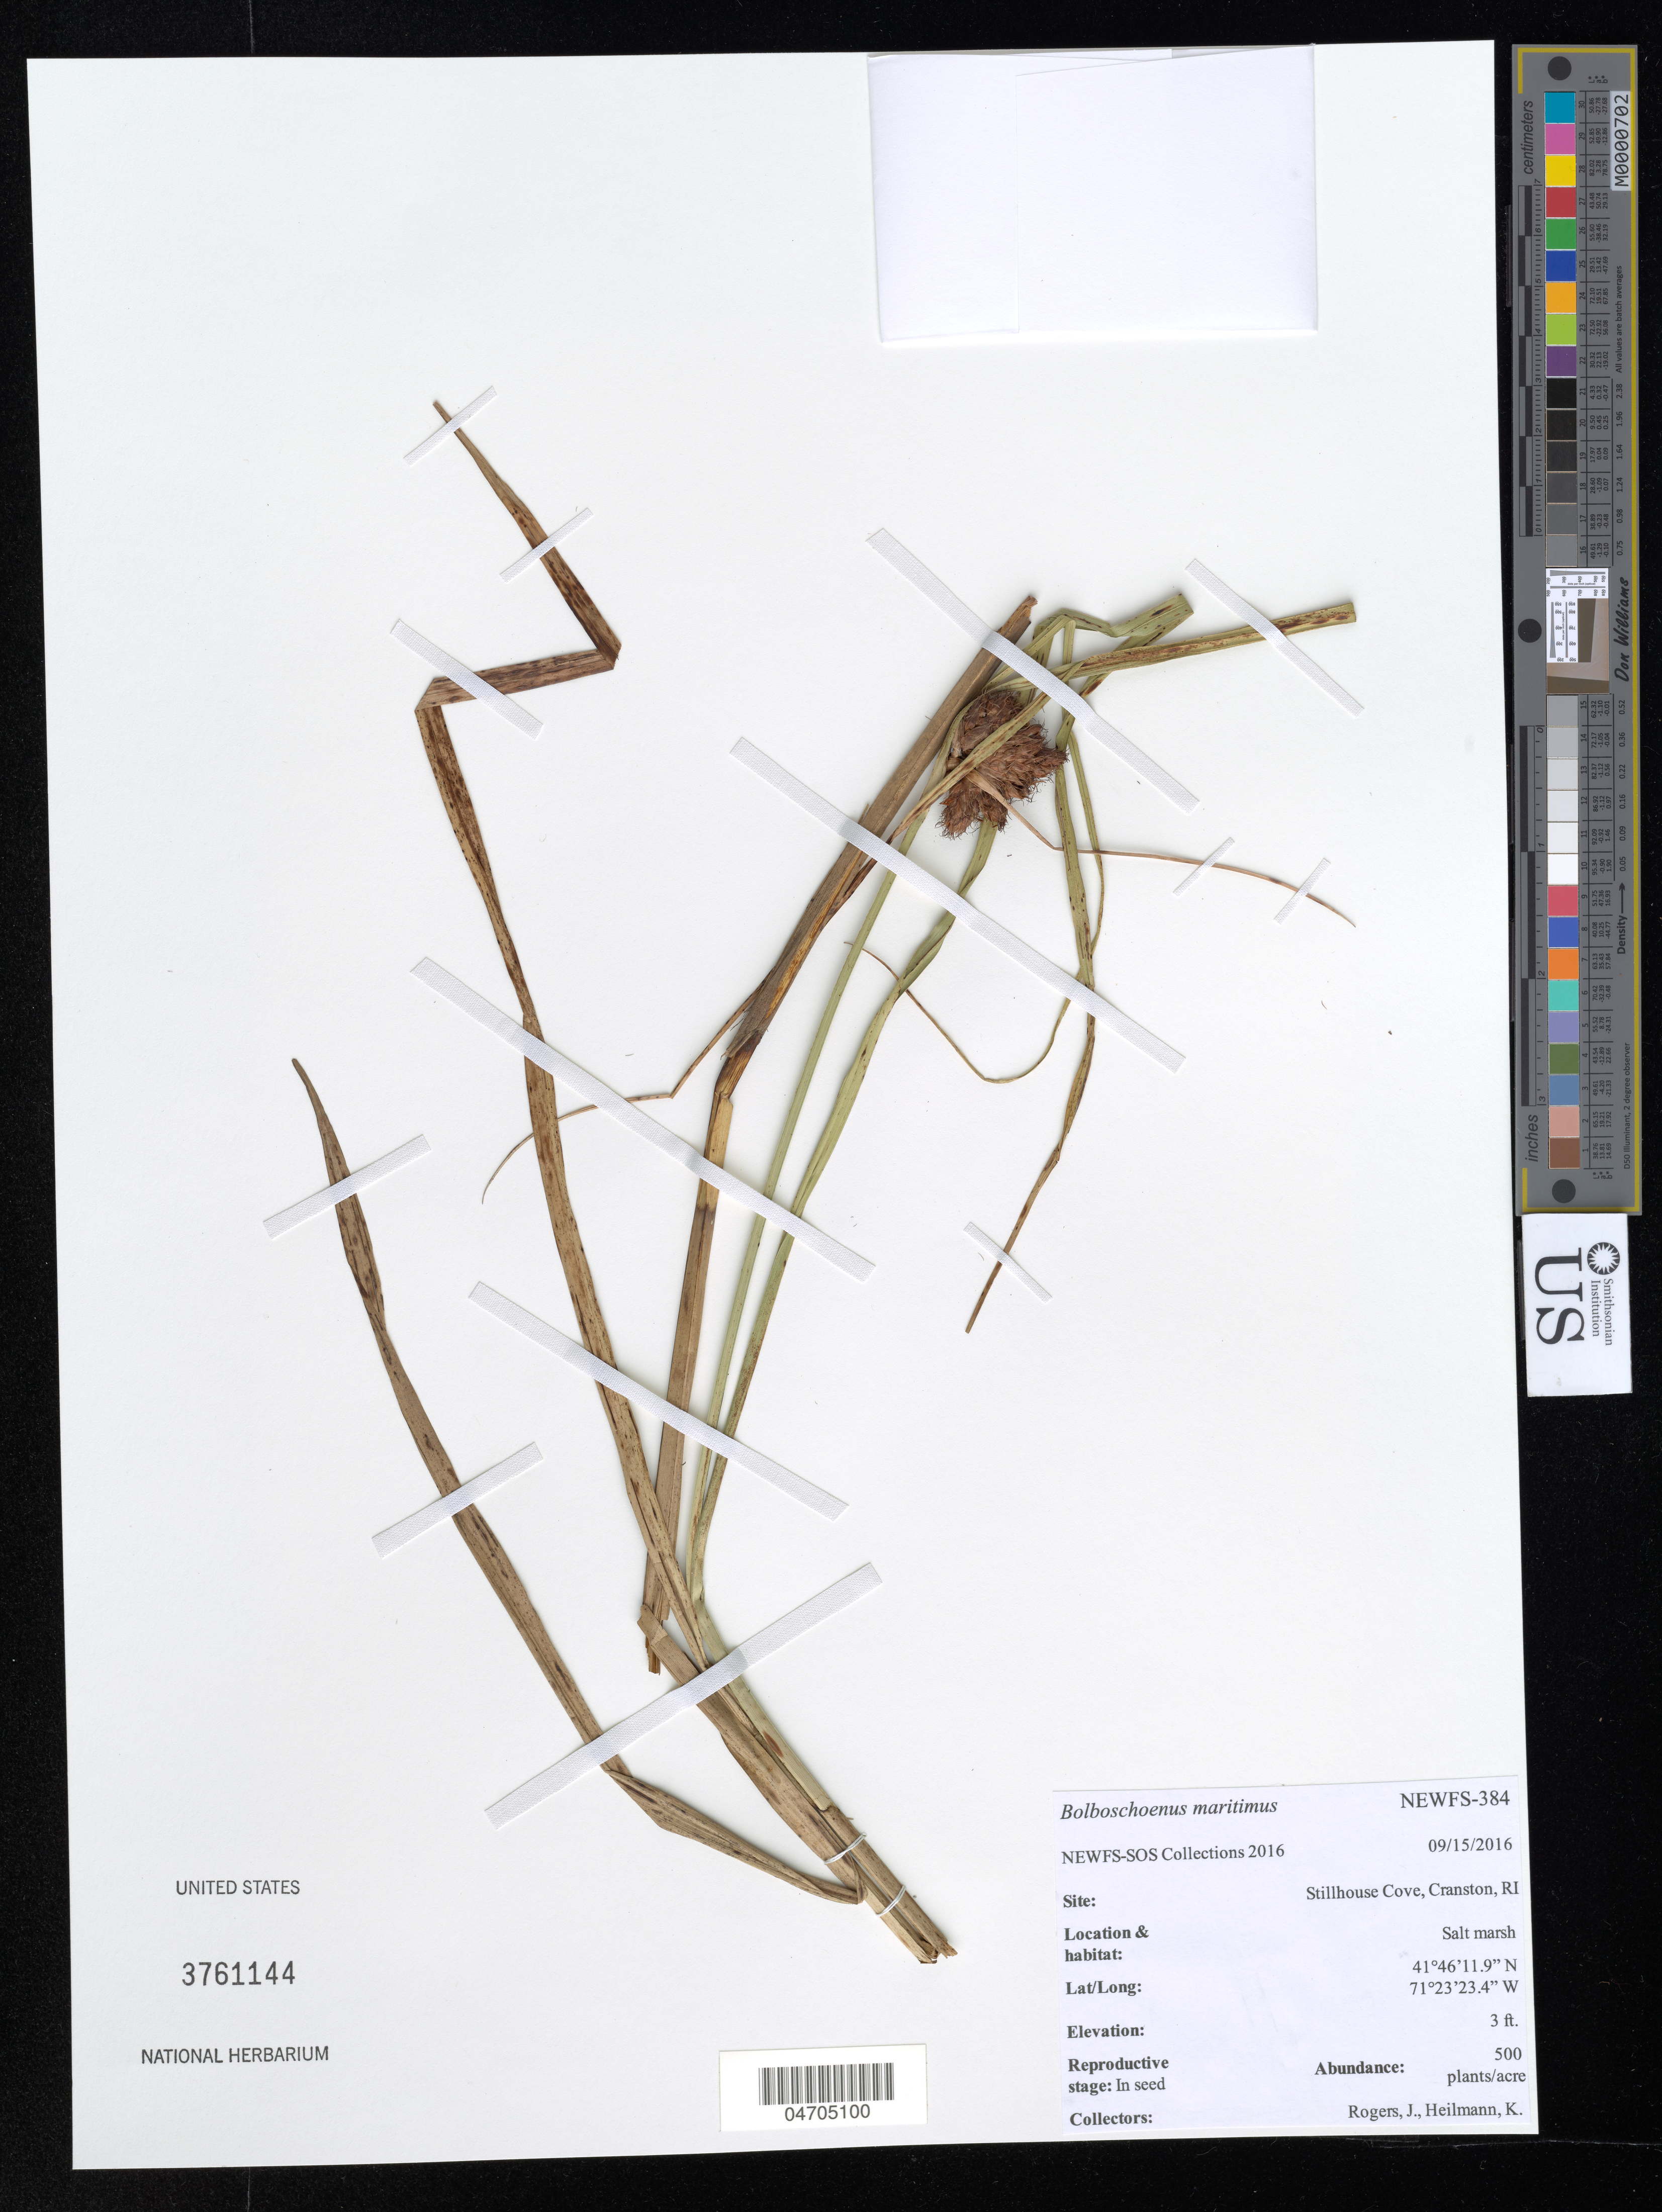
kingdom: Plantae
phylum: Tracheophyta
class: Liliopsida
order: Poales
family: Cyperaceae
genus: Bolboschoenus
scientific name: Bolboschoenus maritimus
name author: (L.) Palla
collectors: J. Rogers & K. Heilmann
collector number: NEWFS-384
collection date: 2016-09-15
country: United States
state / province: Rhode Island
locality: Stillhouse Cove, Cranston.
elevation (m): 1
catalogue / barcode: US 3761144